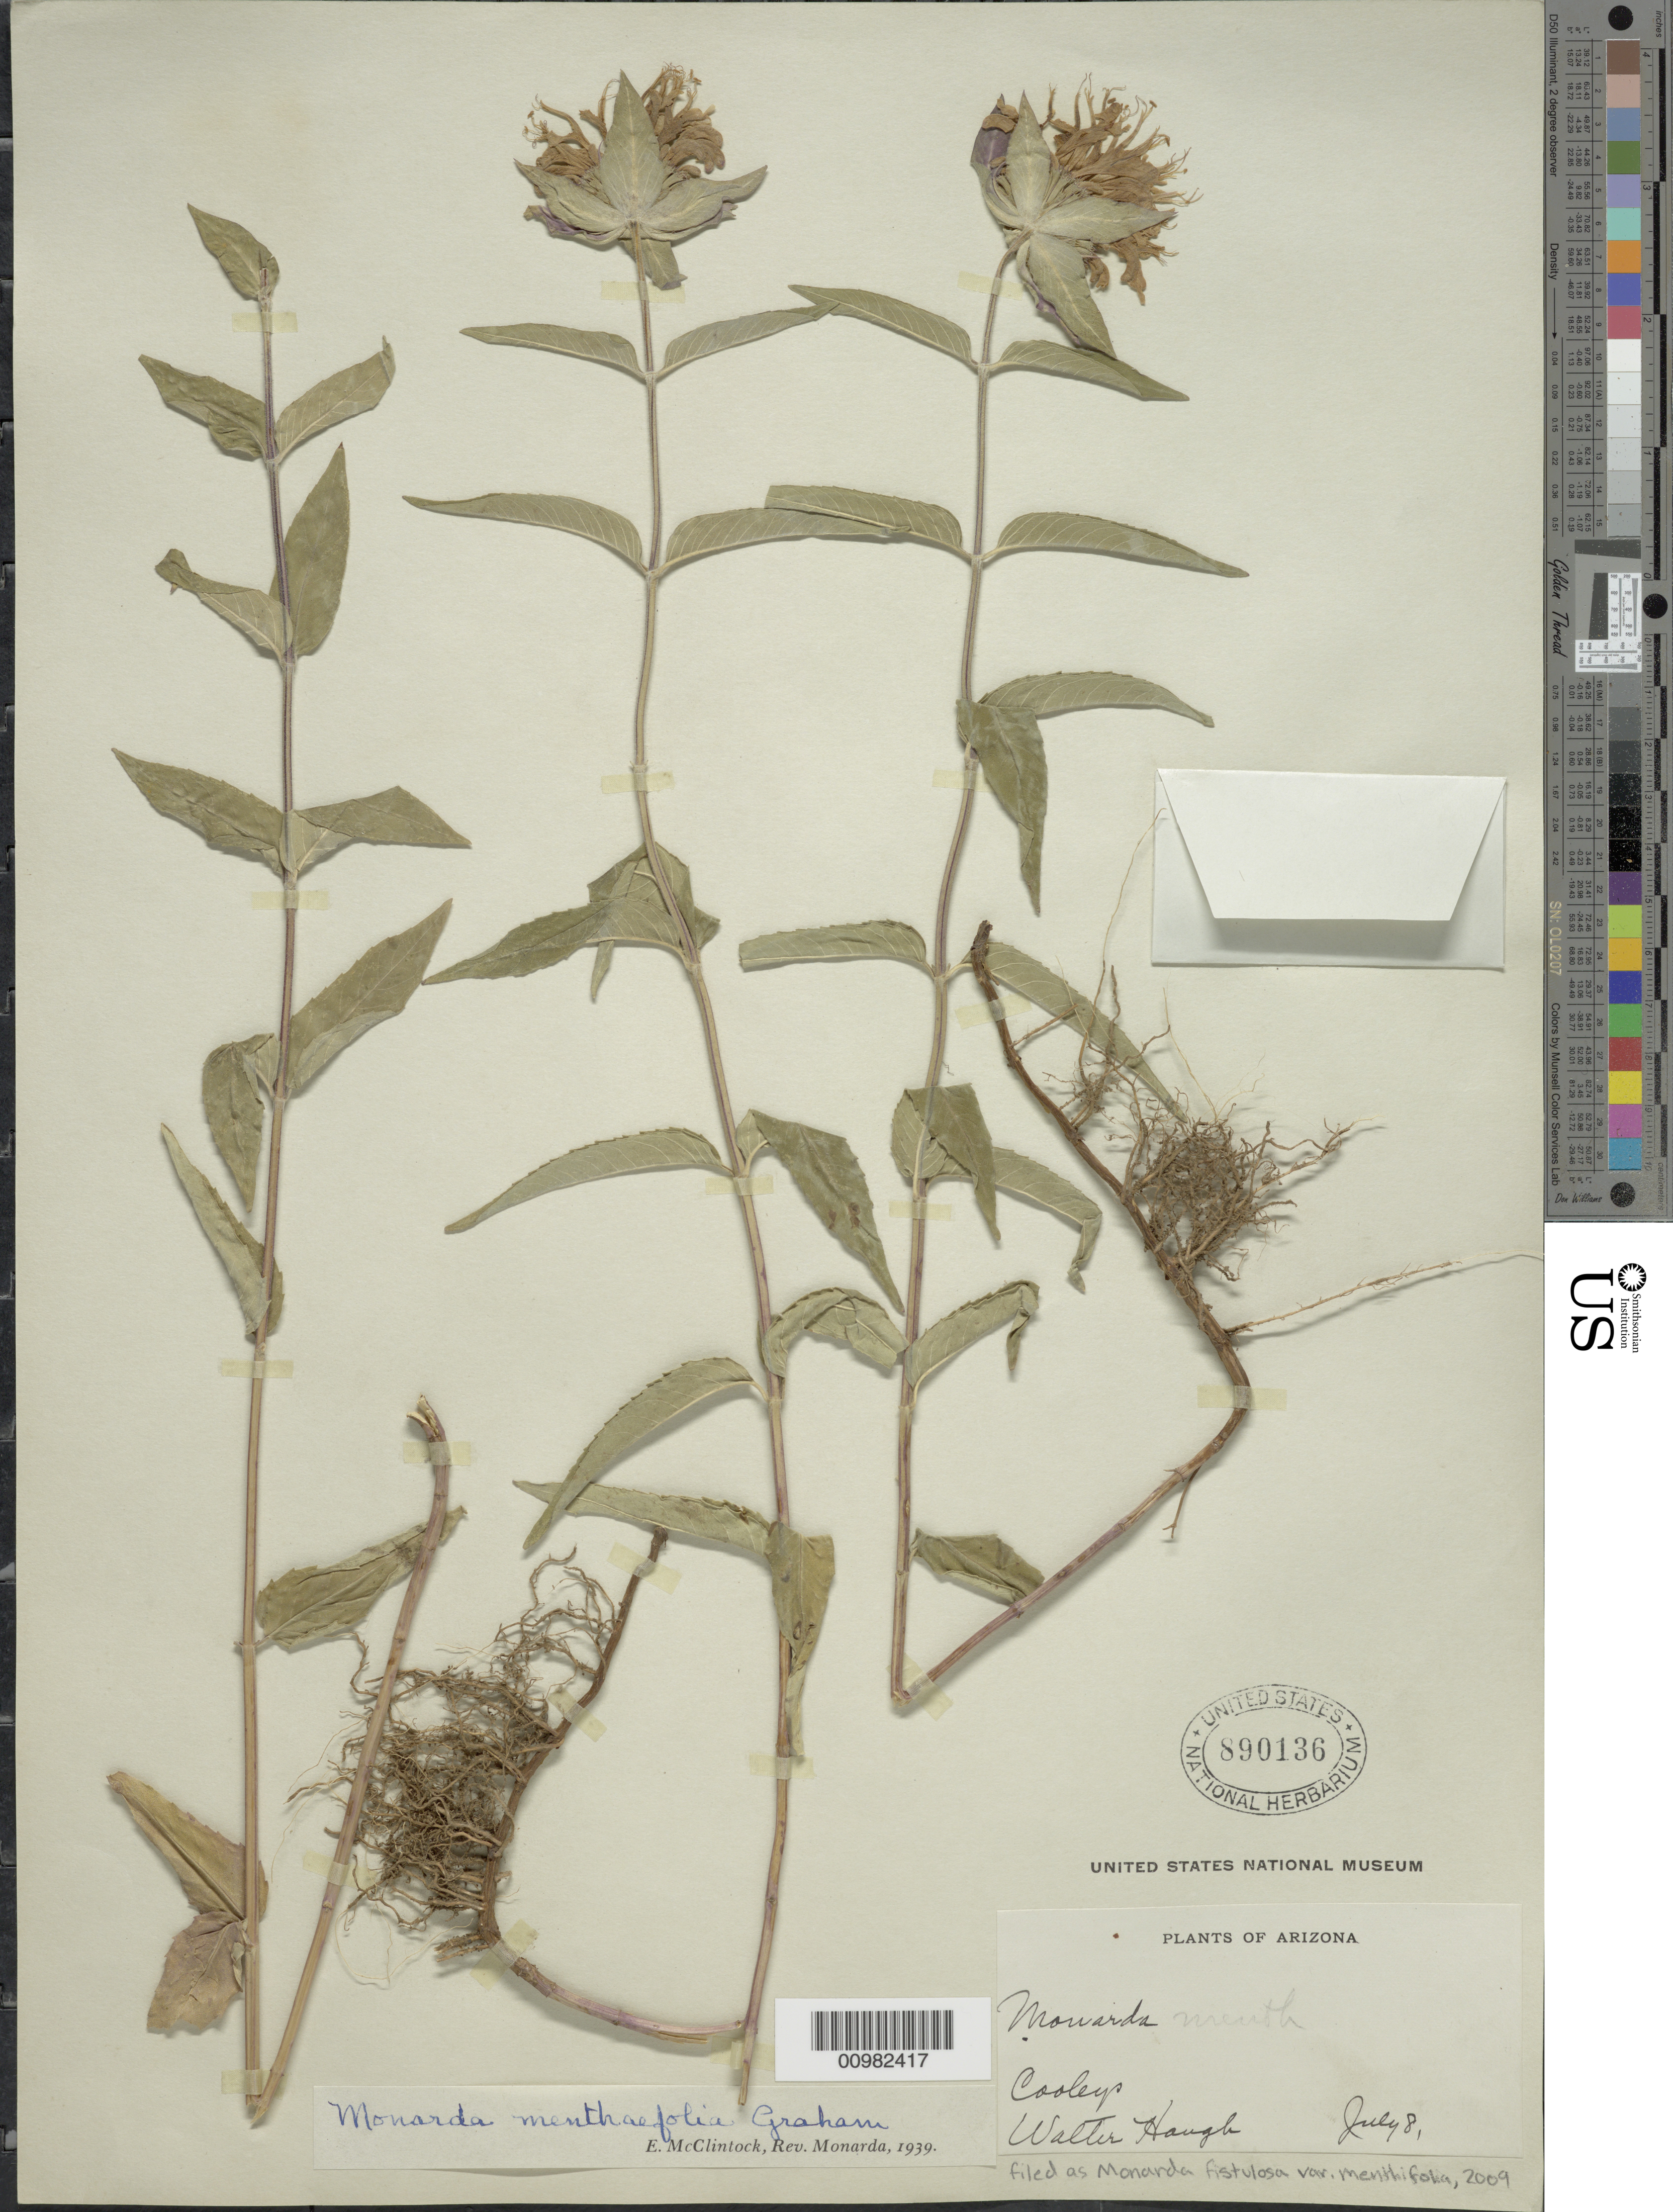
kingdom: Plantae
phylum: Tracheophyta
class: Magnoliopsida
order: Lamiales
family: Lamiaceae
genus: Monarda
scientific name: Monarda fistulosa var. menthifolia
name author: (Graham) Fernald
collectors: W. Hough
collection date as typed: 08 Jul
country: United States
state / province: Arizona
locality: Cooleys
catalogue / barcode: US 890136